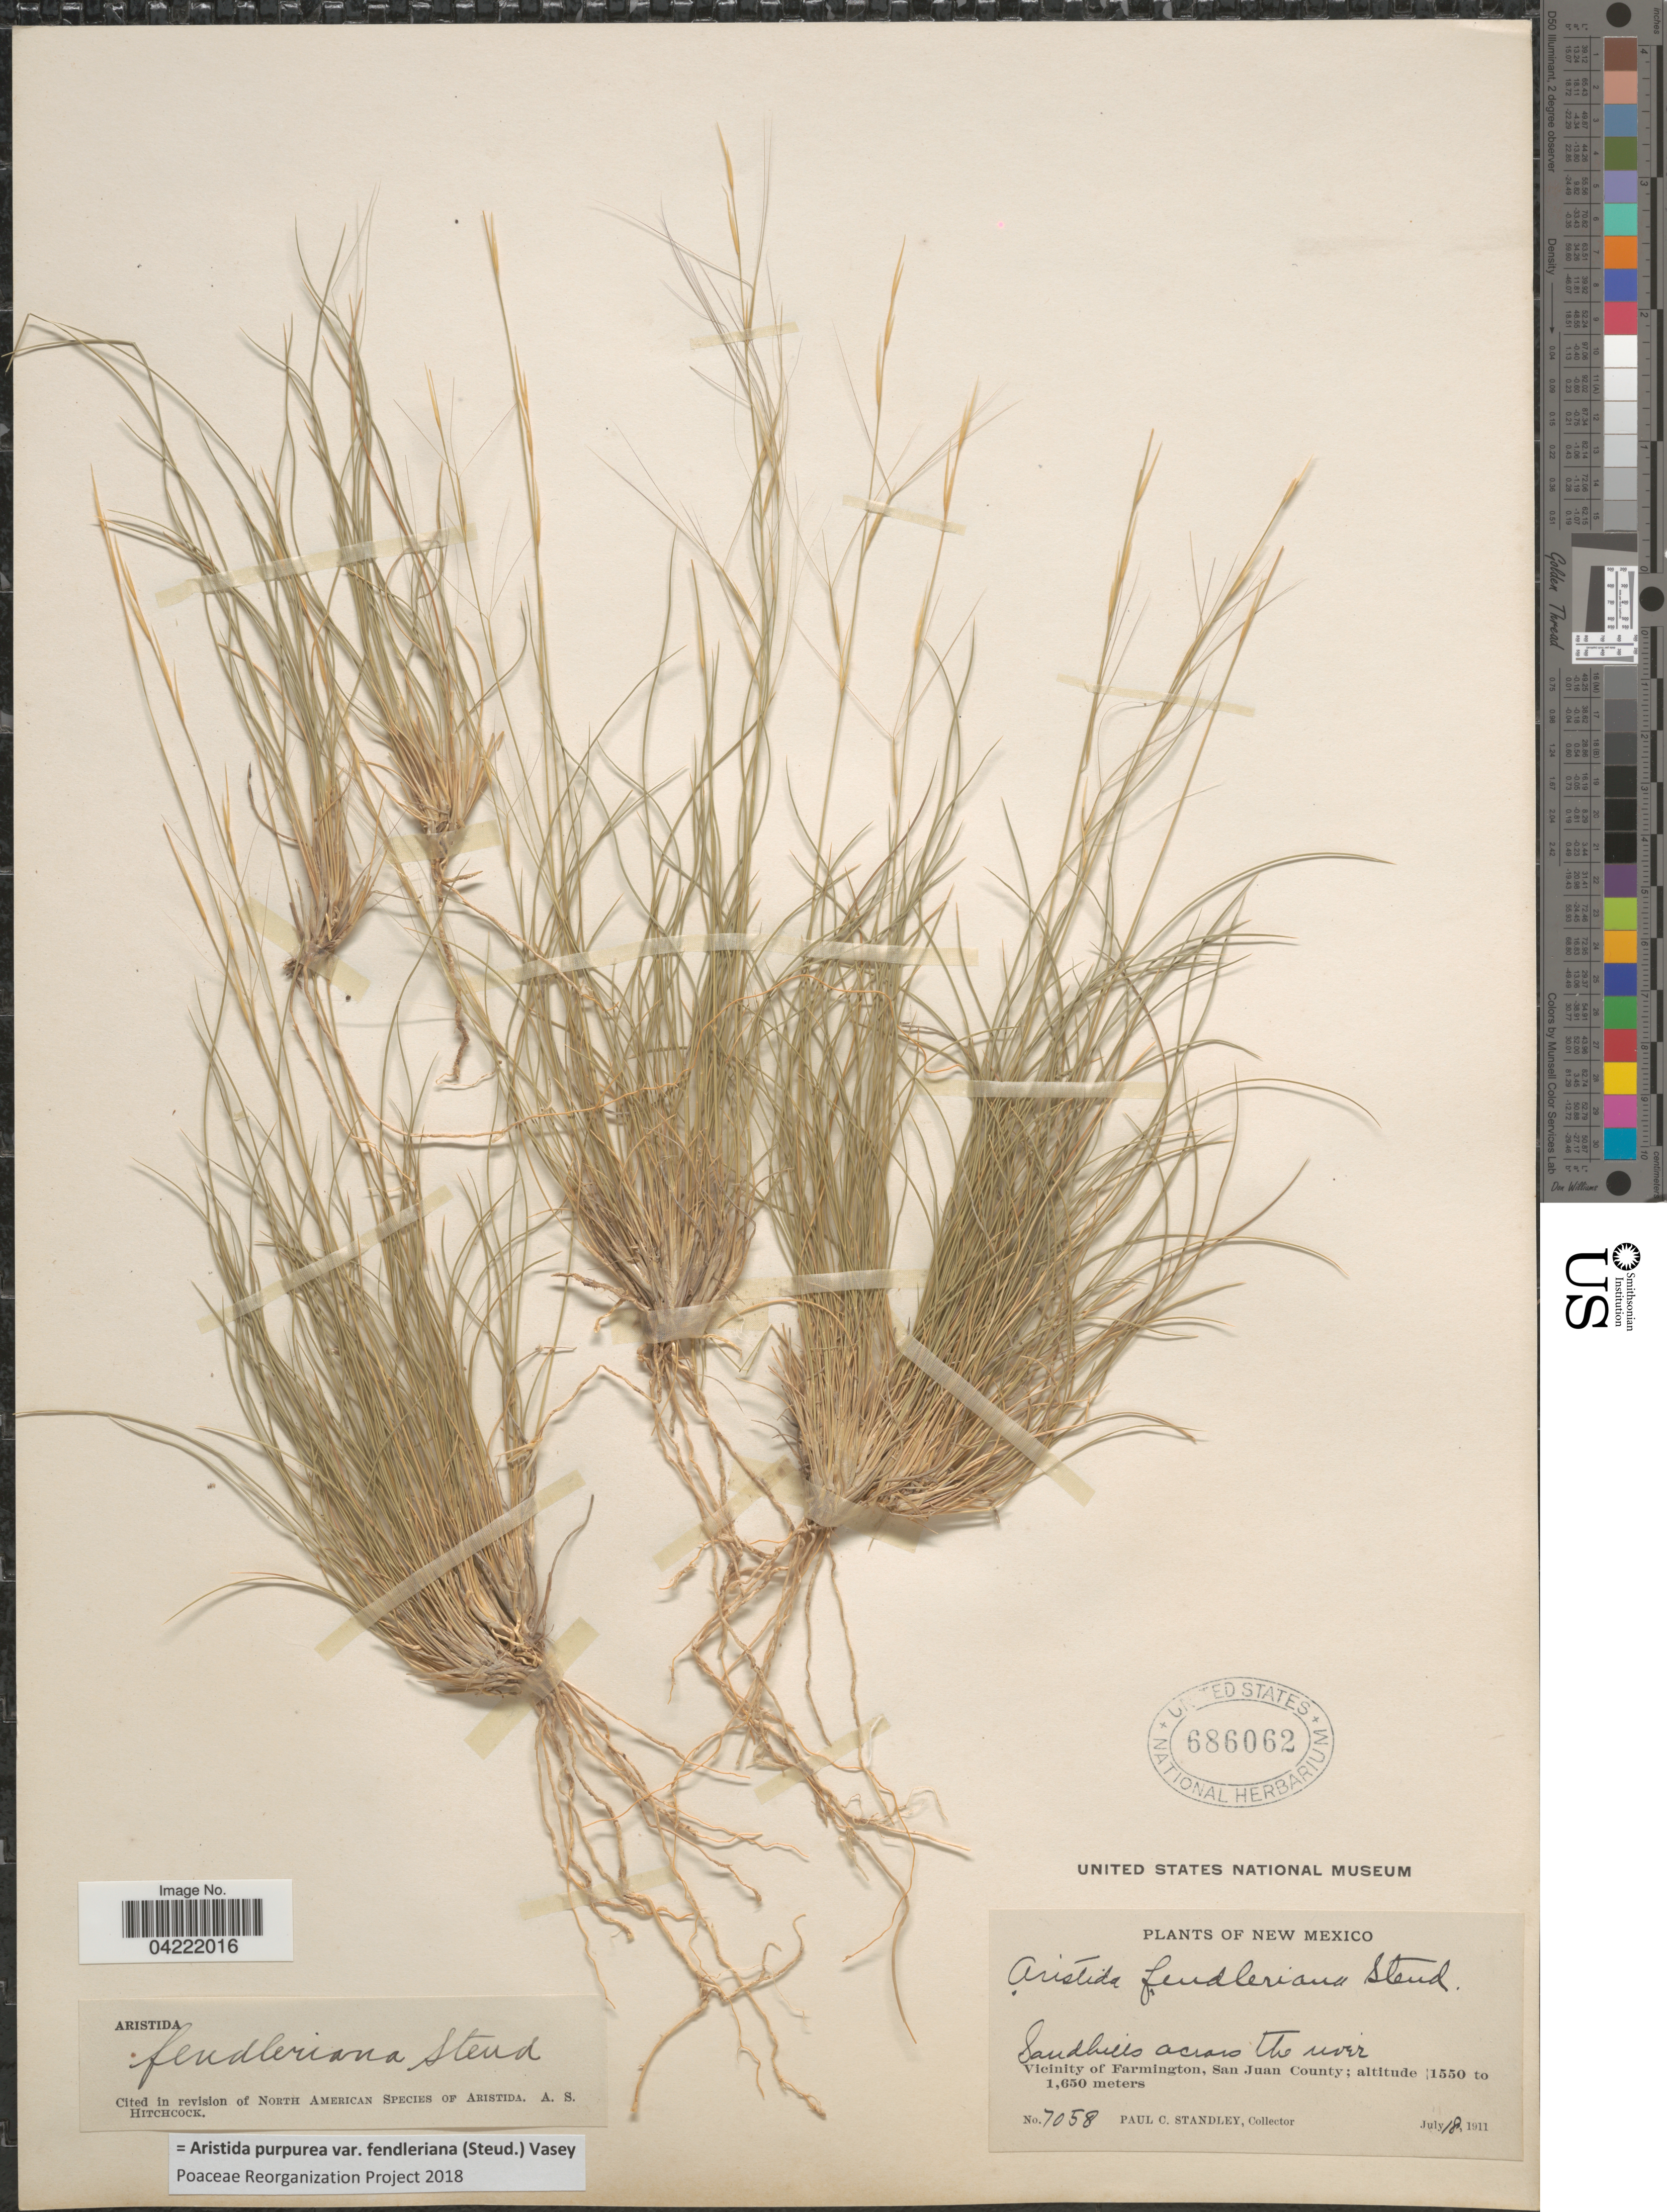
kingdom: Plantae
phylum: Tracheophyta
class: Liliopsida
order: Poales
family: Poaceae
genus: Aristida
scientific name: Aristida purpurea var. fendleriana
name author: (Steud.) Vasey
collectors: P. C. Standley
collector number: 7058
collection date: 1911-07-18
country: United States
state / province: New Mexico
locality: Sandhills across the river. Vicinity of Farmington, San Juan County.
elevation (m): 1550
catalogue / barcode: US 686062